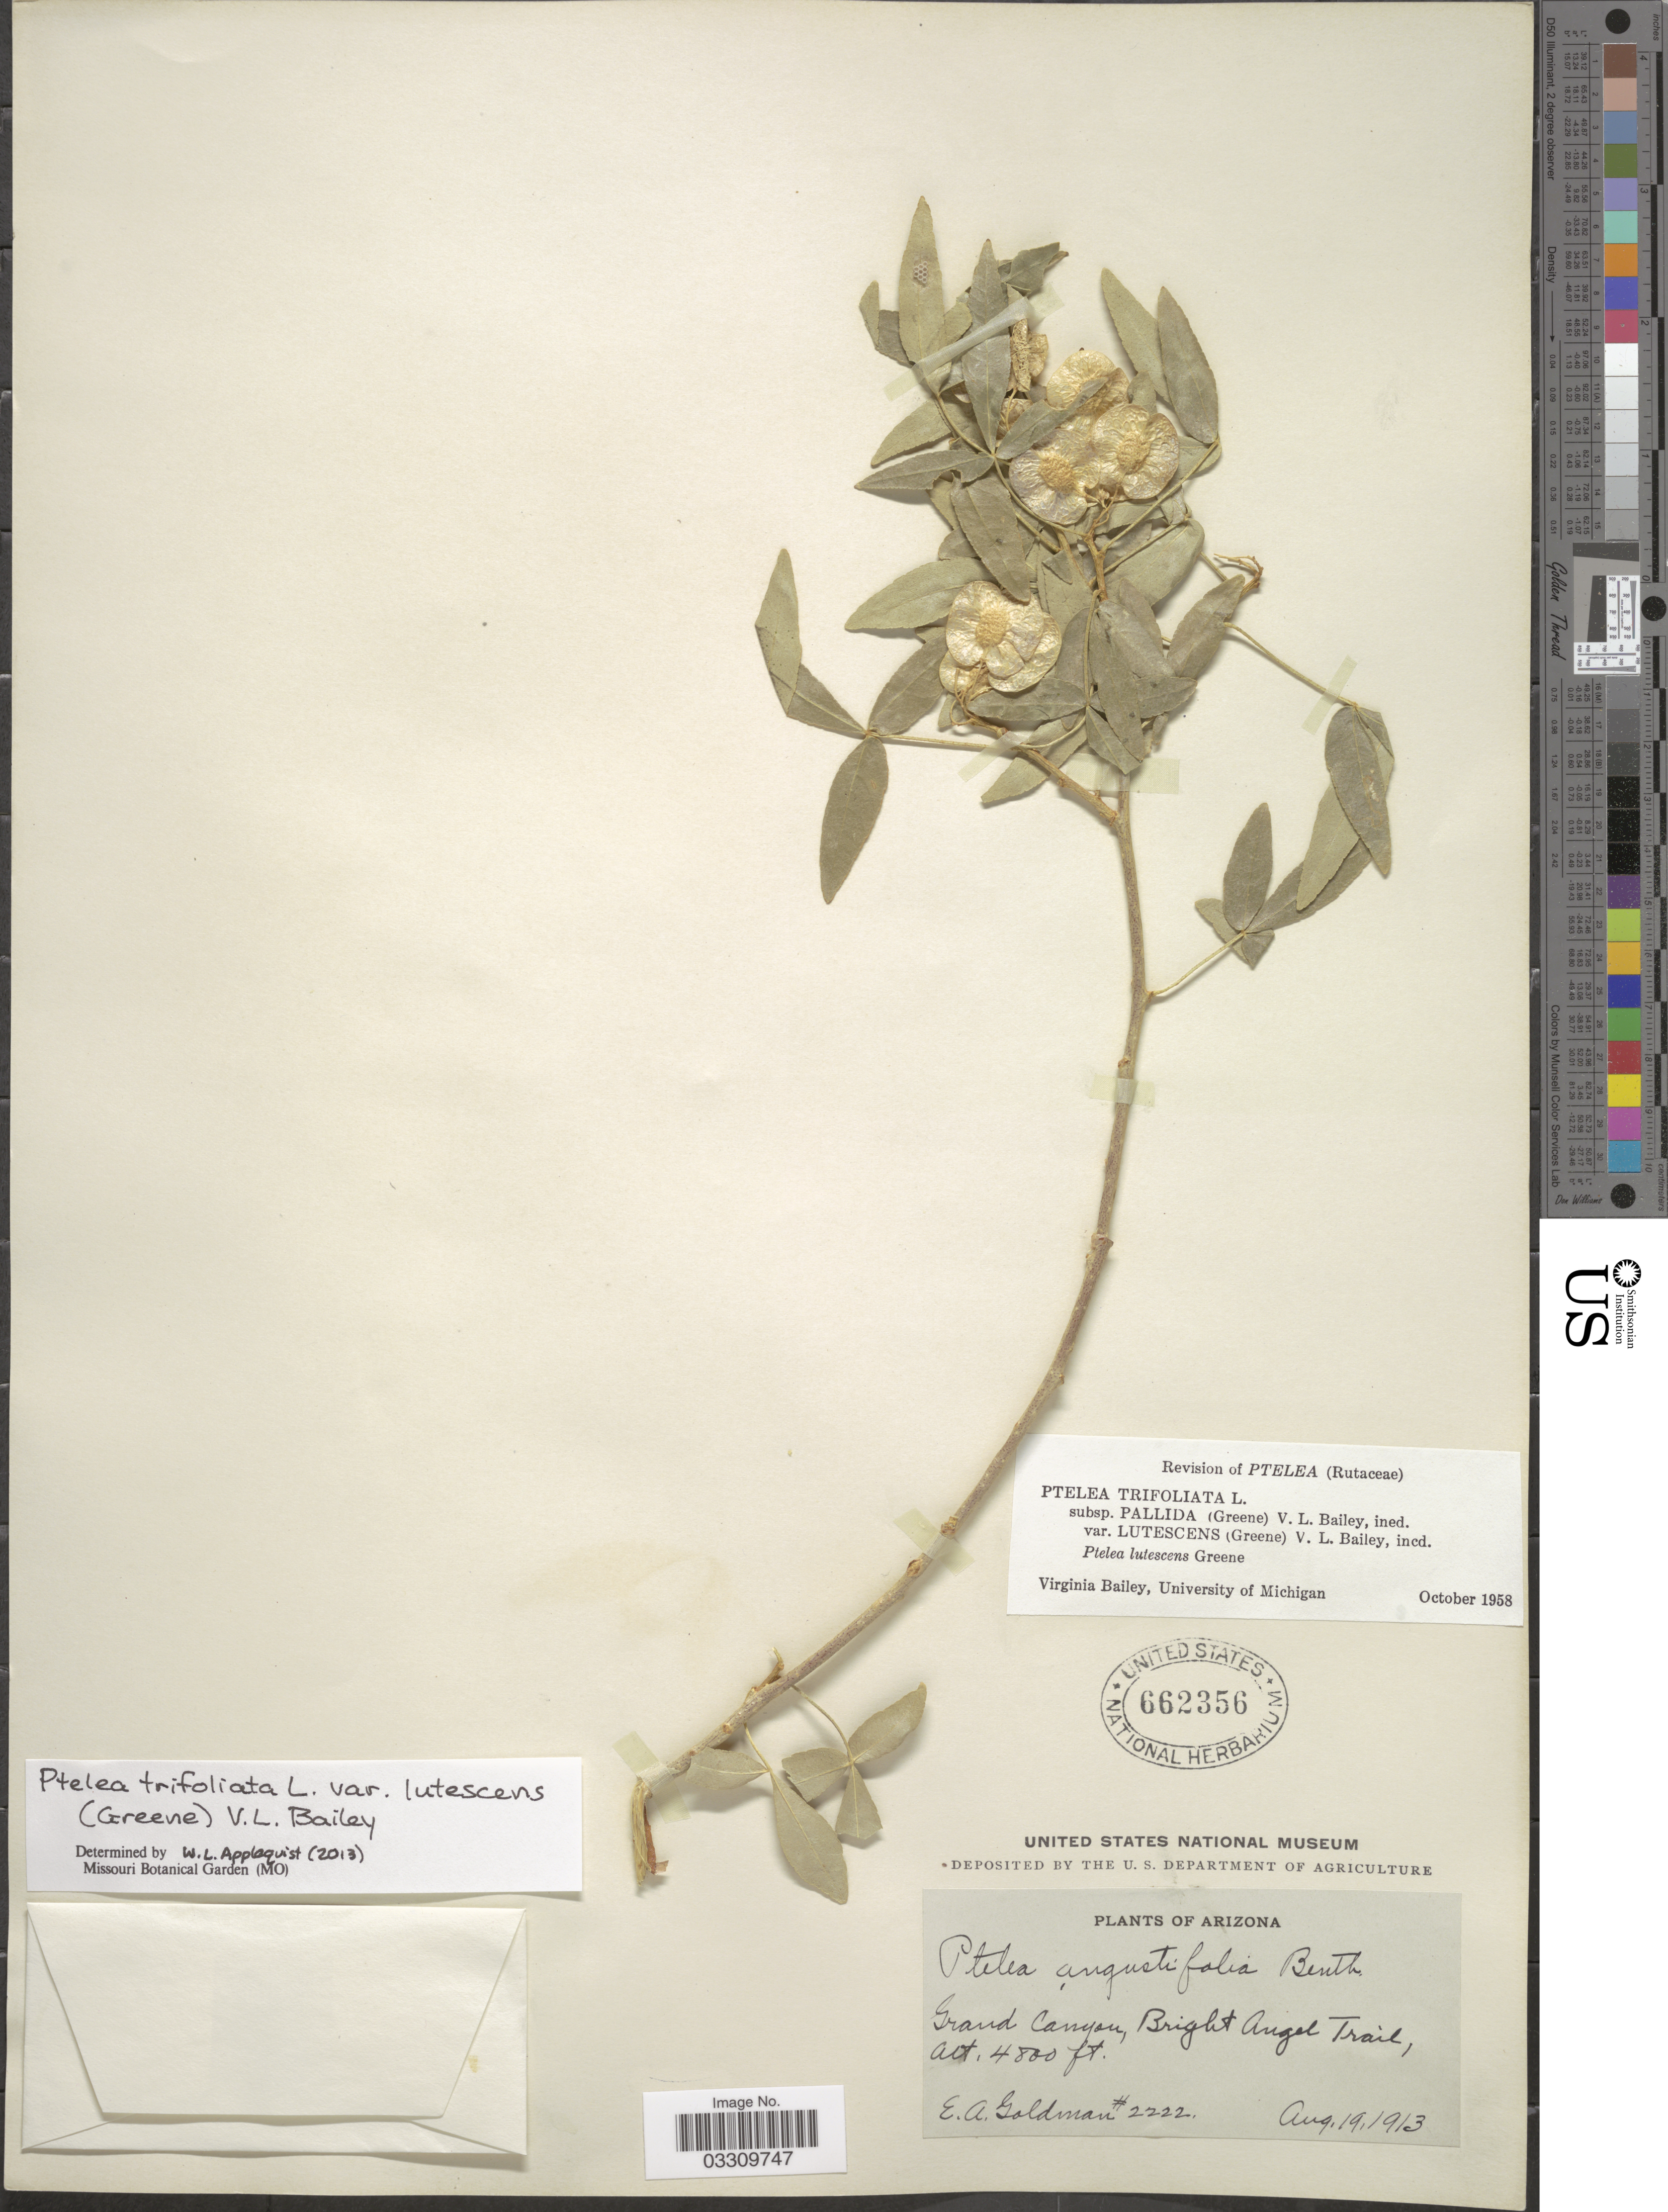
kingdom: Plantae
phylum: Tracheophyta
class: Magnoliopsida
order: Sapindales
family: Rutaceae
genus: Ptelea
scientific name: Ptelea trifoliata var. lutescens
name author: V. L. Bailey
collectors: E. A. Goldman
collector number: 2222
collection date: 1913-08-19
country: United States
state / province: Arizona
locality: Grand Canyon, Bright Angel Trail.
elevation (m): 1463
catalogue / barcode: US 662356